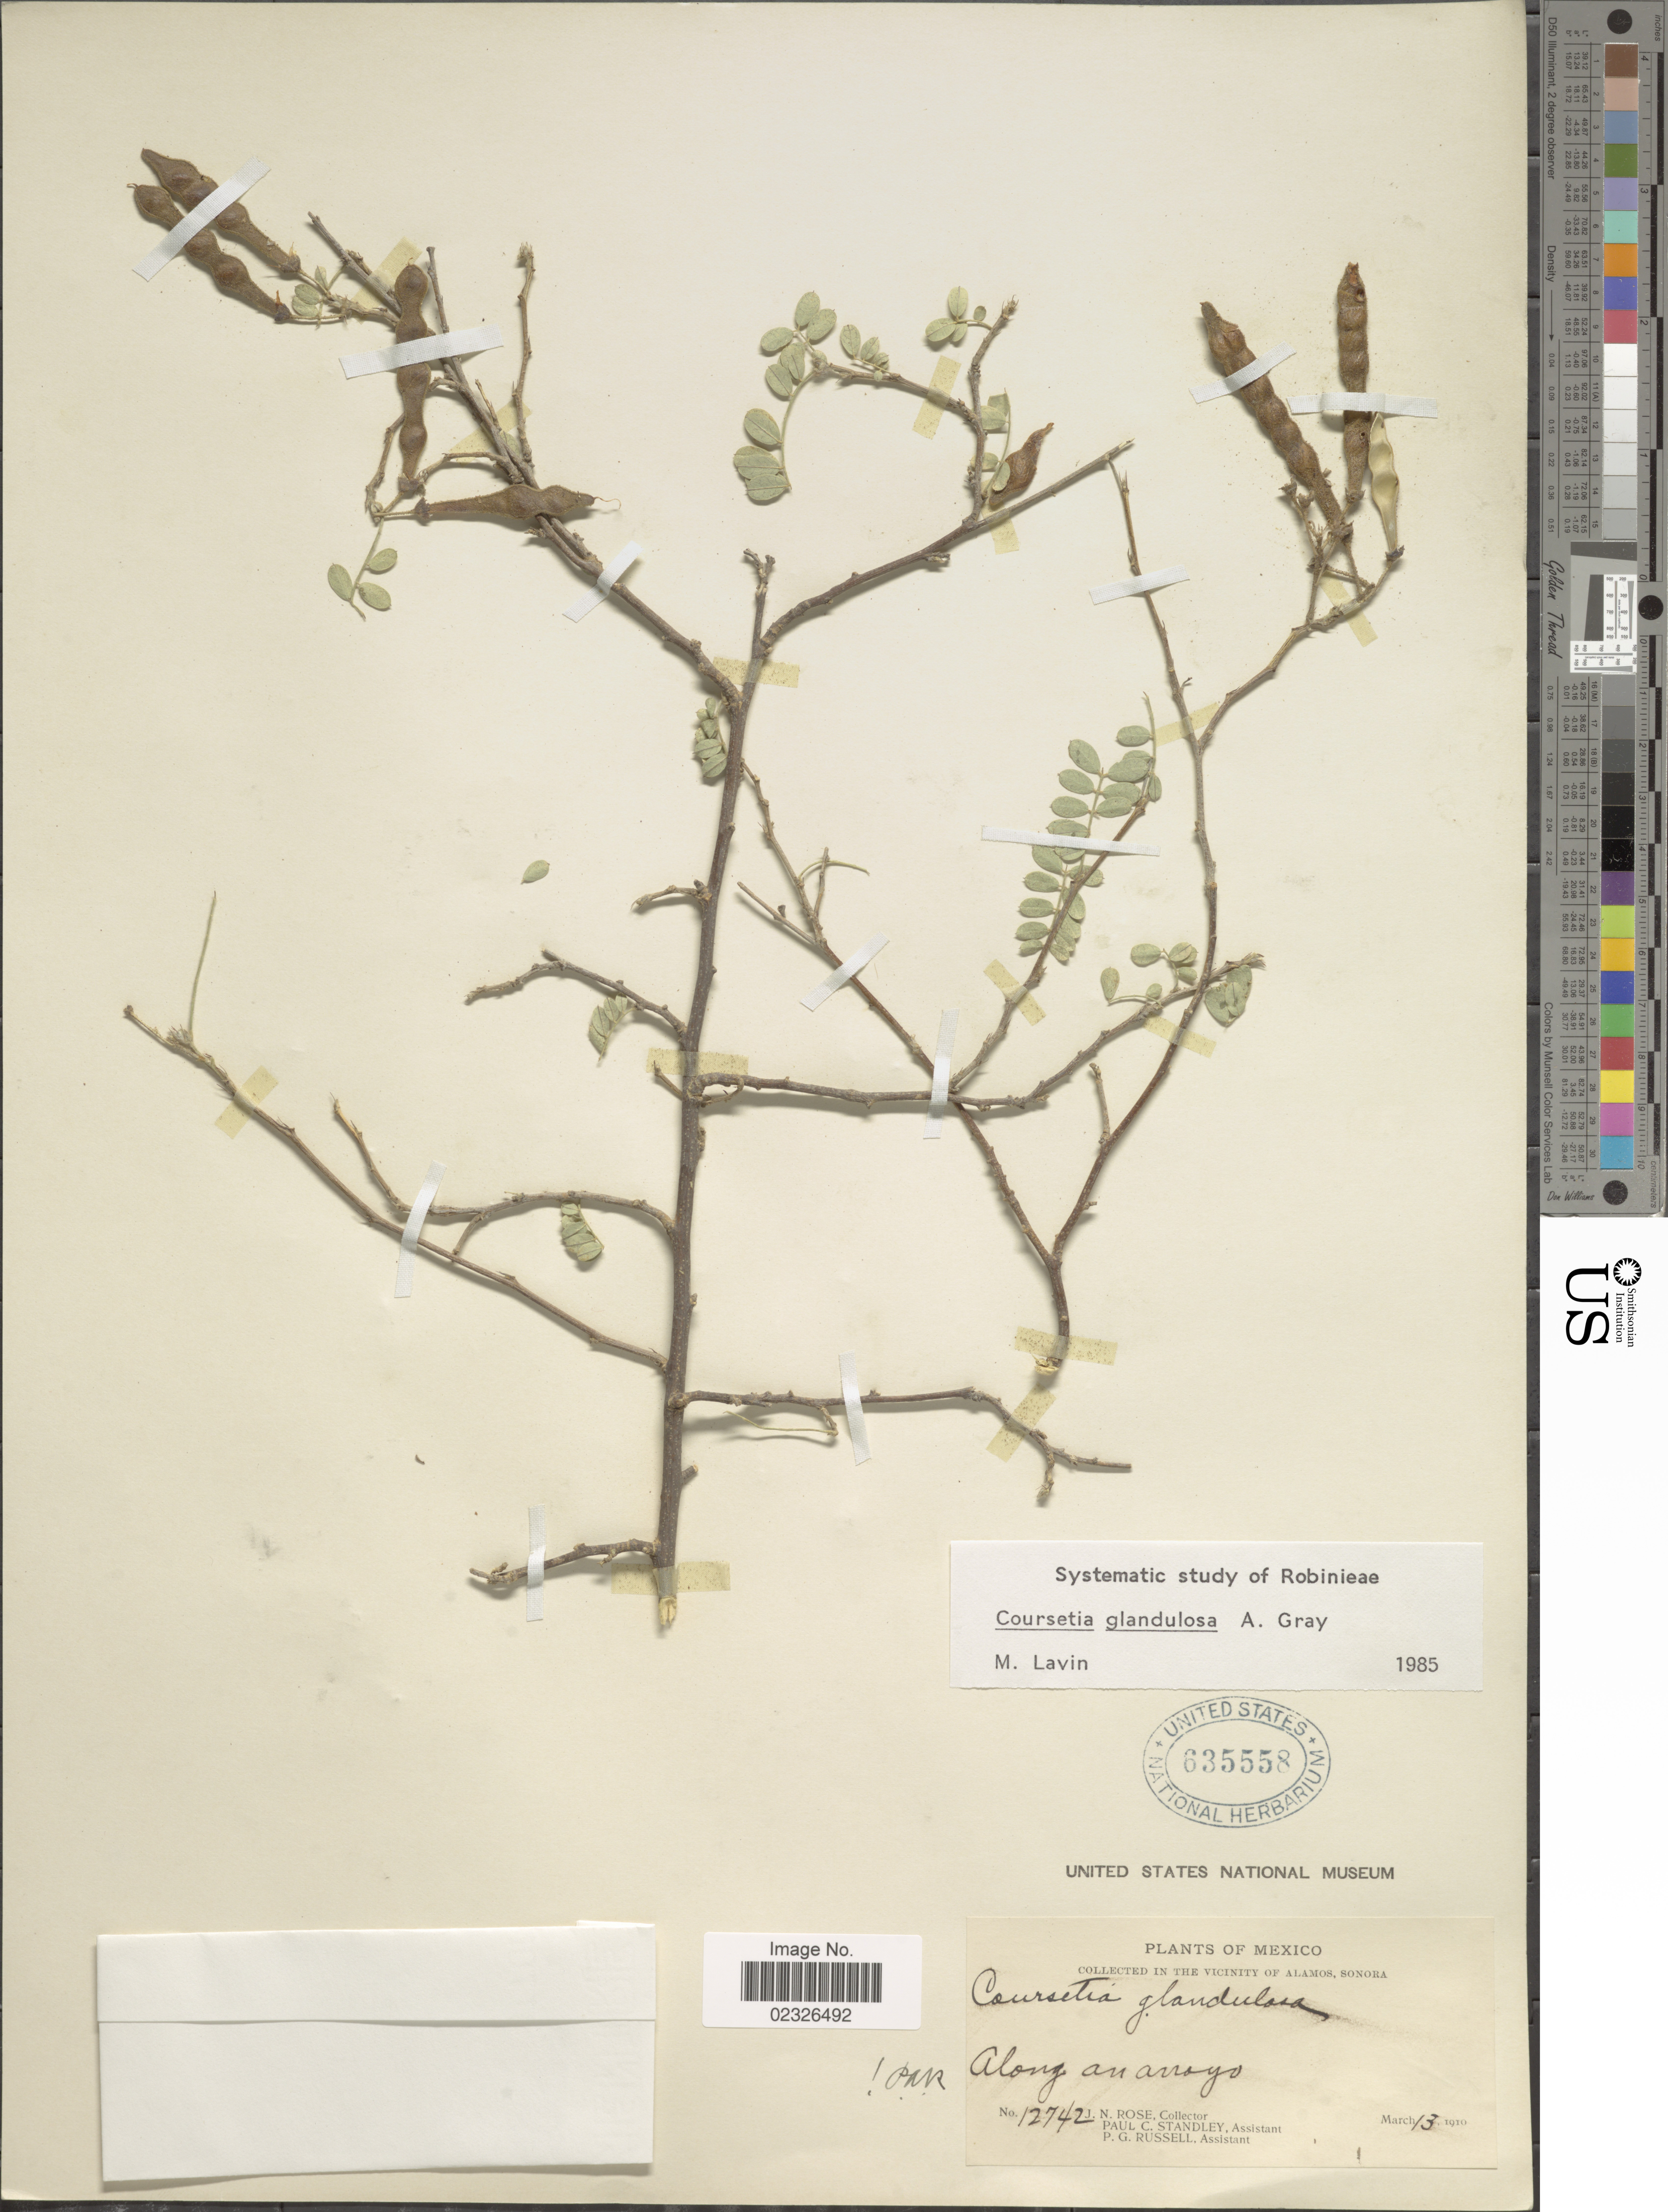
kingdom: Plantae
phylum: Tracheophyta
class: Magnoliopsida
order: Fabales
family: Fabaceae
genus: Coursetia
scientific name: Coursetia glandulosa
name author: A. Gray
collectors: J. N. Rose, P. C. Standley & P. G. Russell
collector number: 12742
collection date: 1910-03-13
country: Mexico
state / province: Sonora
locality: Vicinity of Alamos, Along an arroyo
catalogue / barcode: US 635558